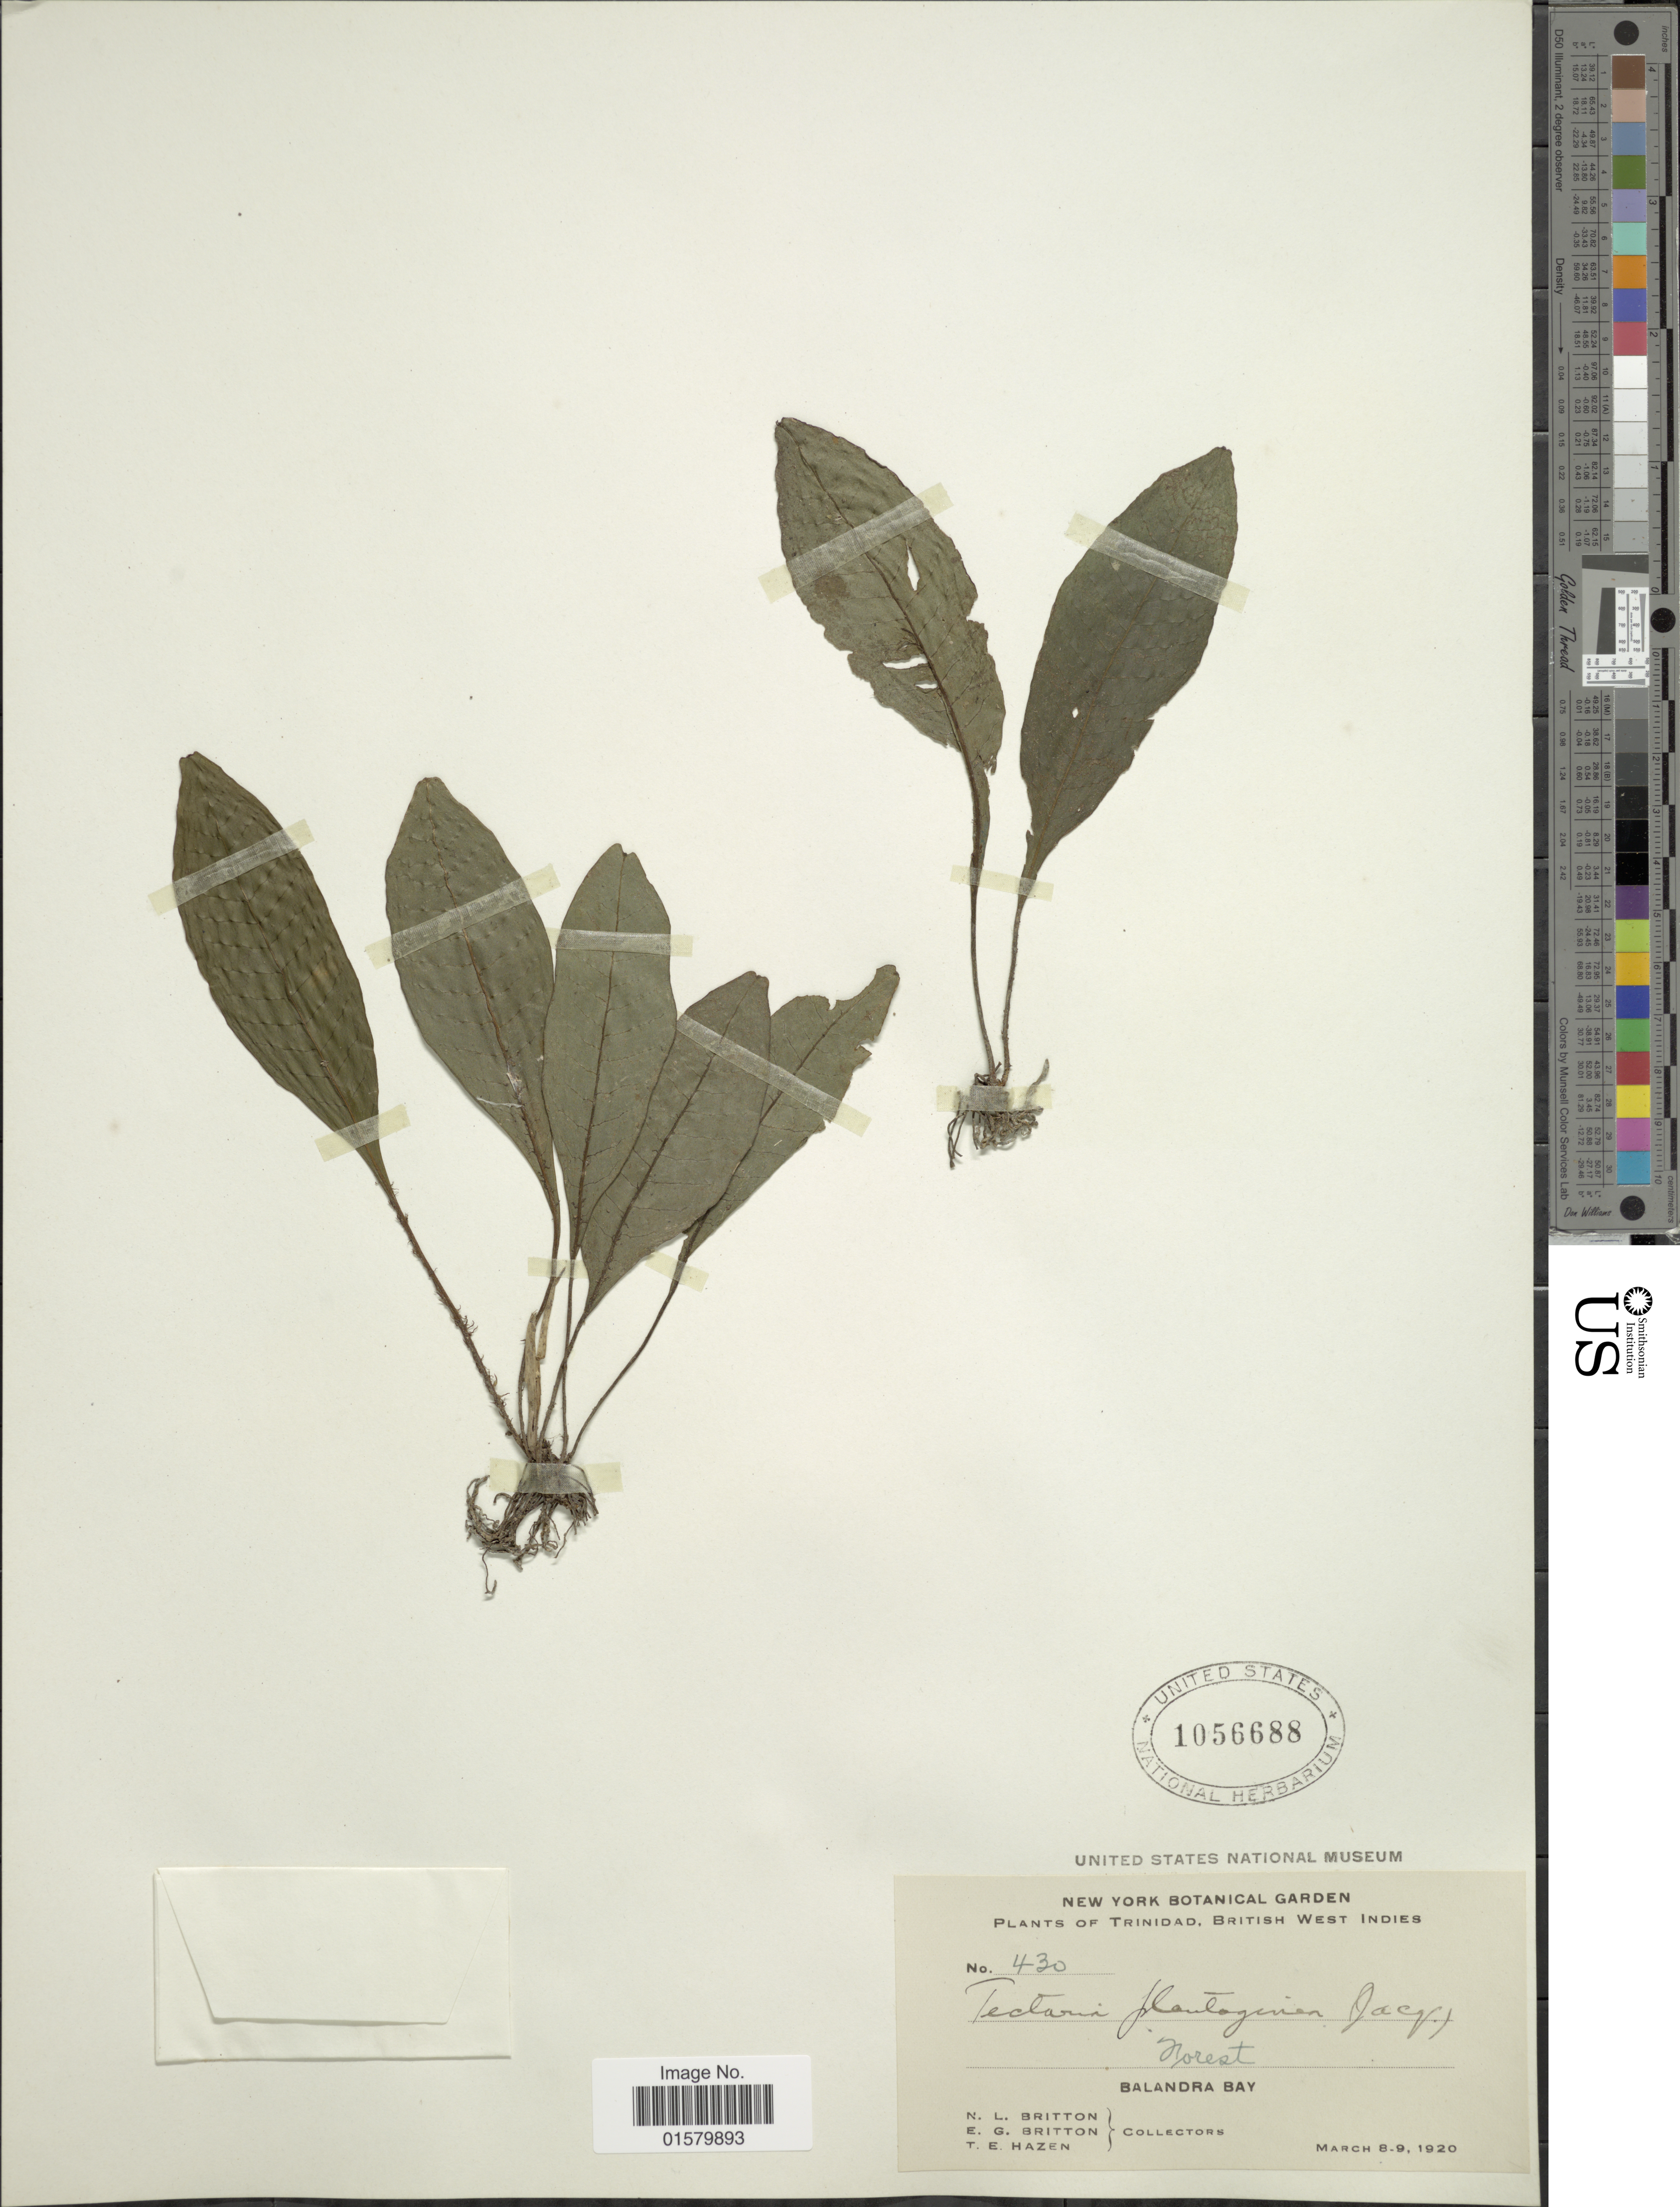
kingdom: Plantae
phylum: Tracheophyta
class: Polypodiopsida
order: Polypodiales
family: Tectariaceae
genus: Tectaria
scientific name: Tectaria plantaginea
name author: (Jacq.) Maxon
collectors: N. Britton, E. G. Britton & T. E. Hazen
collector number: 430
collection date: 1920-03-08/1920-03-09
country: Trinidad and Tobago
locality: Trinidad, British West Indies, Balandra Bay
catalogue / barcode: US 1056688